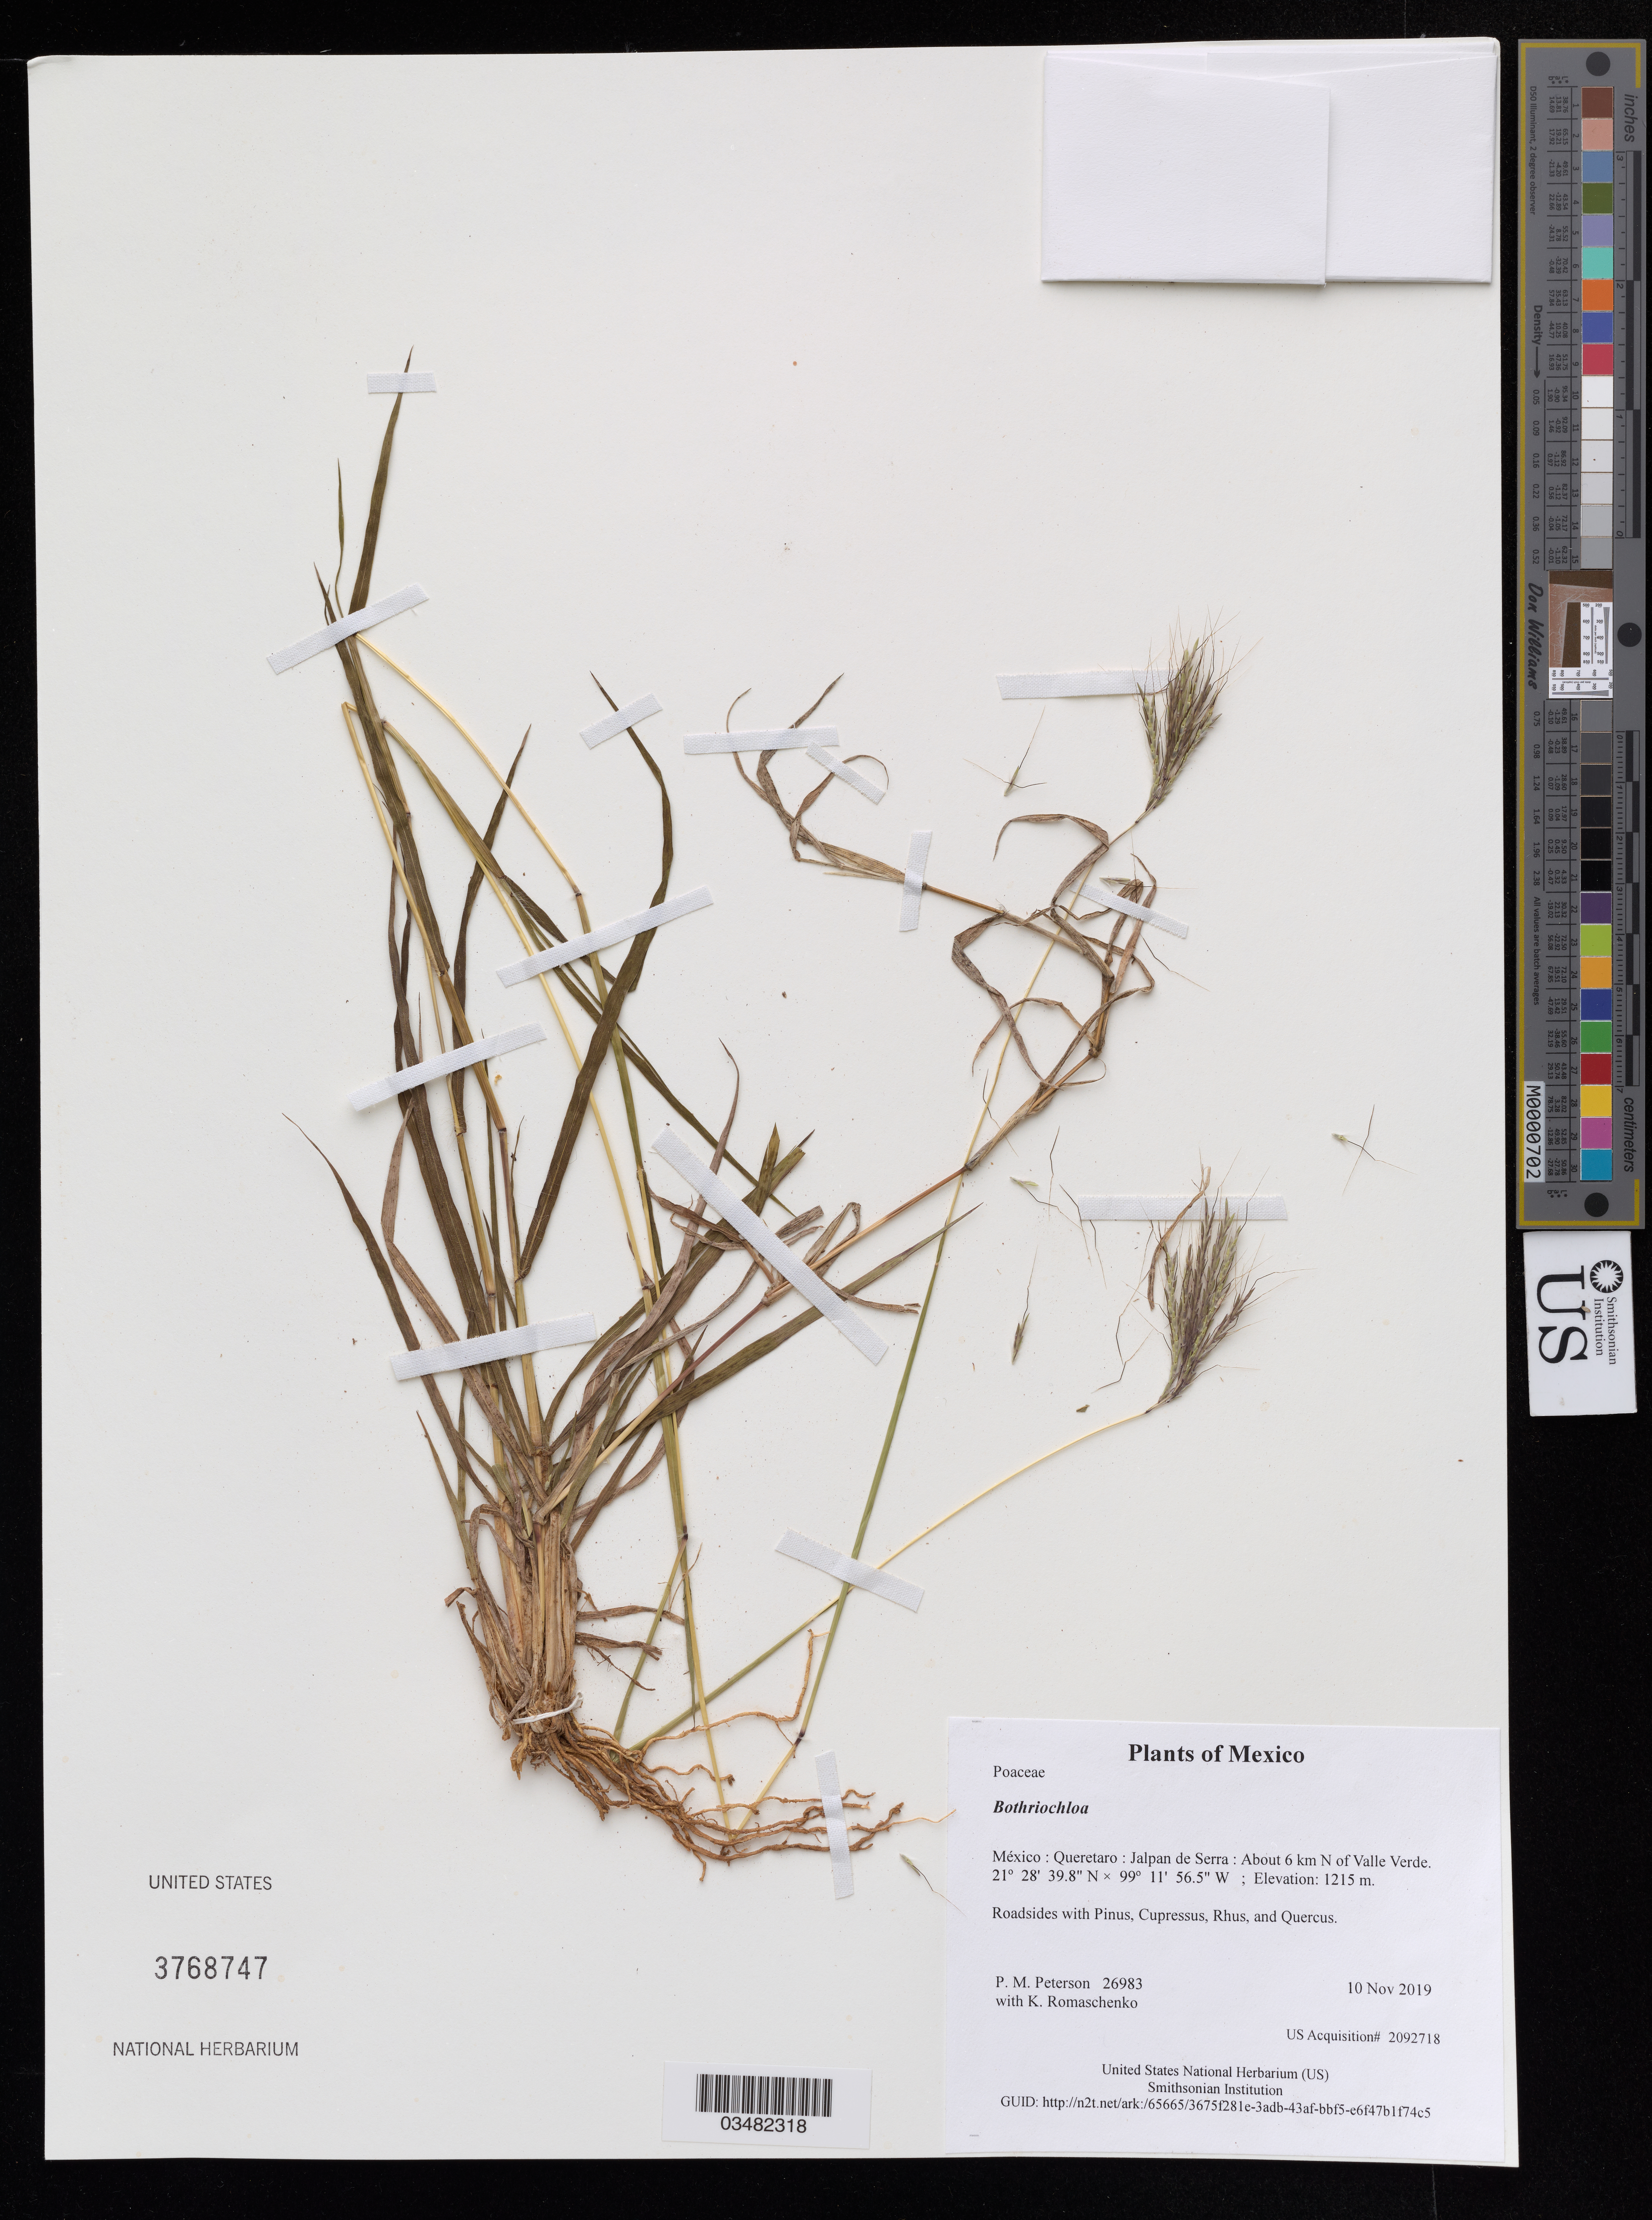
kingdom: Plantae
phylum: Tracheophyta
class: Liliopsida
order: Poales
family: Poaceae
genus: Bothriochloa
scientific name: Bothriochloa sp.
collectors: P. M. Peterson & K. Romaschenko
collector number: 26983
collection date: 2019-11-10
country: México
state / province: Queretaro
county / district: Jalpan de Serra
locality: About 6 km N of Valle Verde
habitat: Roadsides with Pinus, Cupressus, Rhus, and Quercus.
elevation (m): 1215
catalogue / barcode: US 3768747